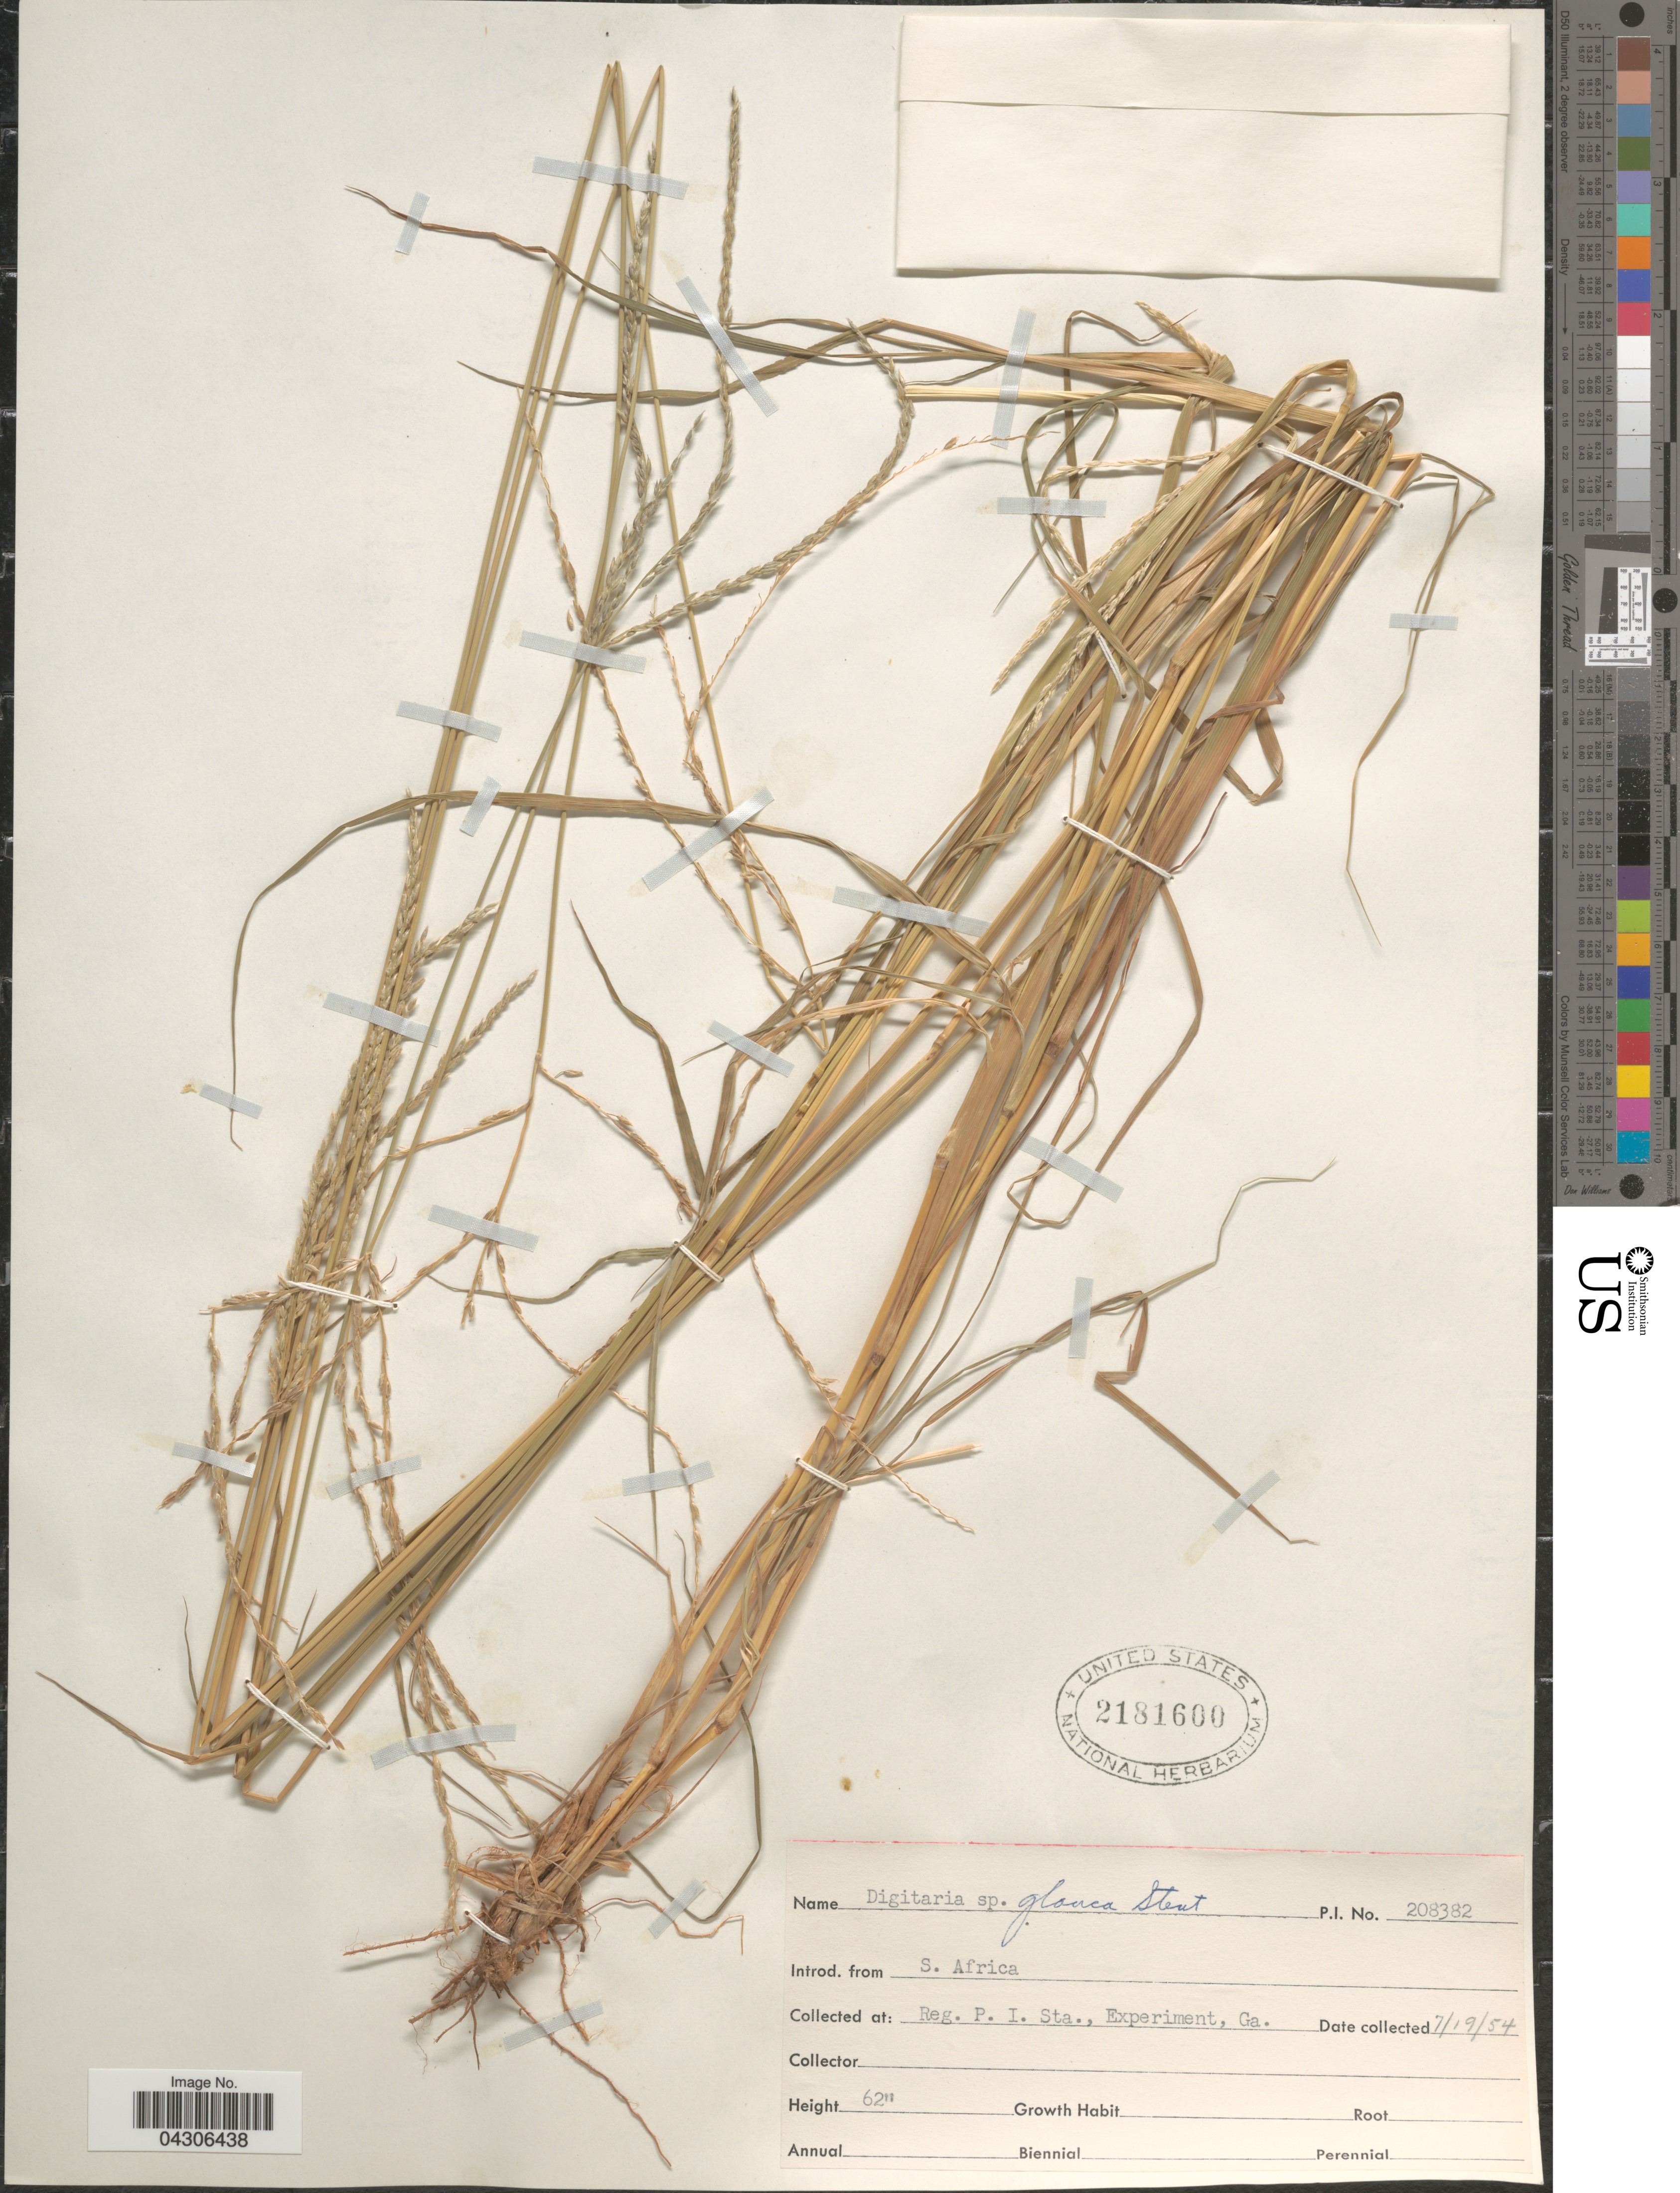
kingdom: Plantae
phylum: Tracheophyta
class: Liliopsida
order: Poales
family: Poaceae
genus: Digitaria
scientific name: Digitaria glauca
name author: A. Camus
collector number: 208382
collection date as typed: Transcribed d/m/y: 19/7/54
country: United States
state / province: Georgia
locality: Reg. P.I. Sta., Experiment.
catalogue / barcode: US 2181600